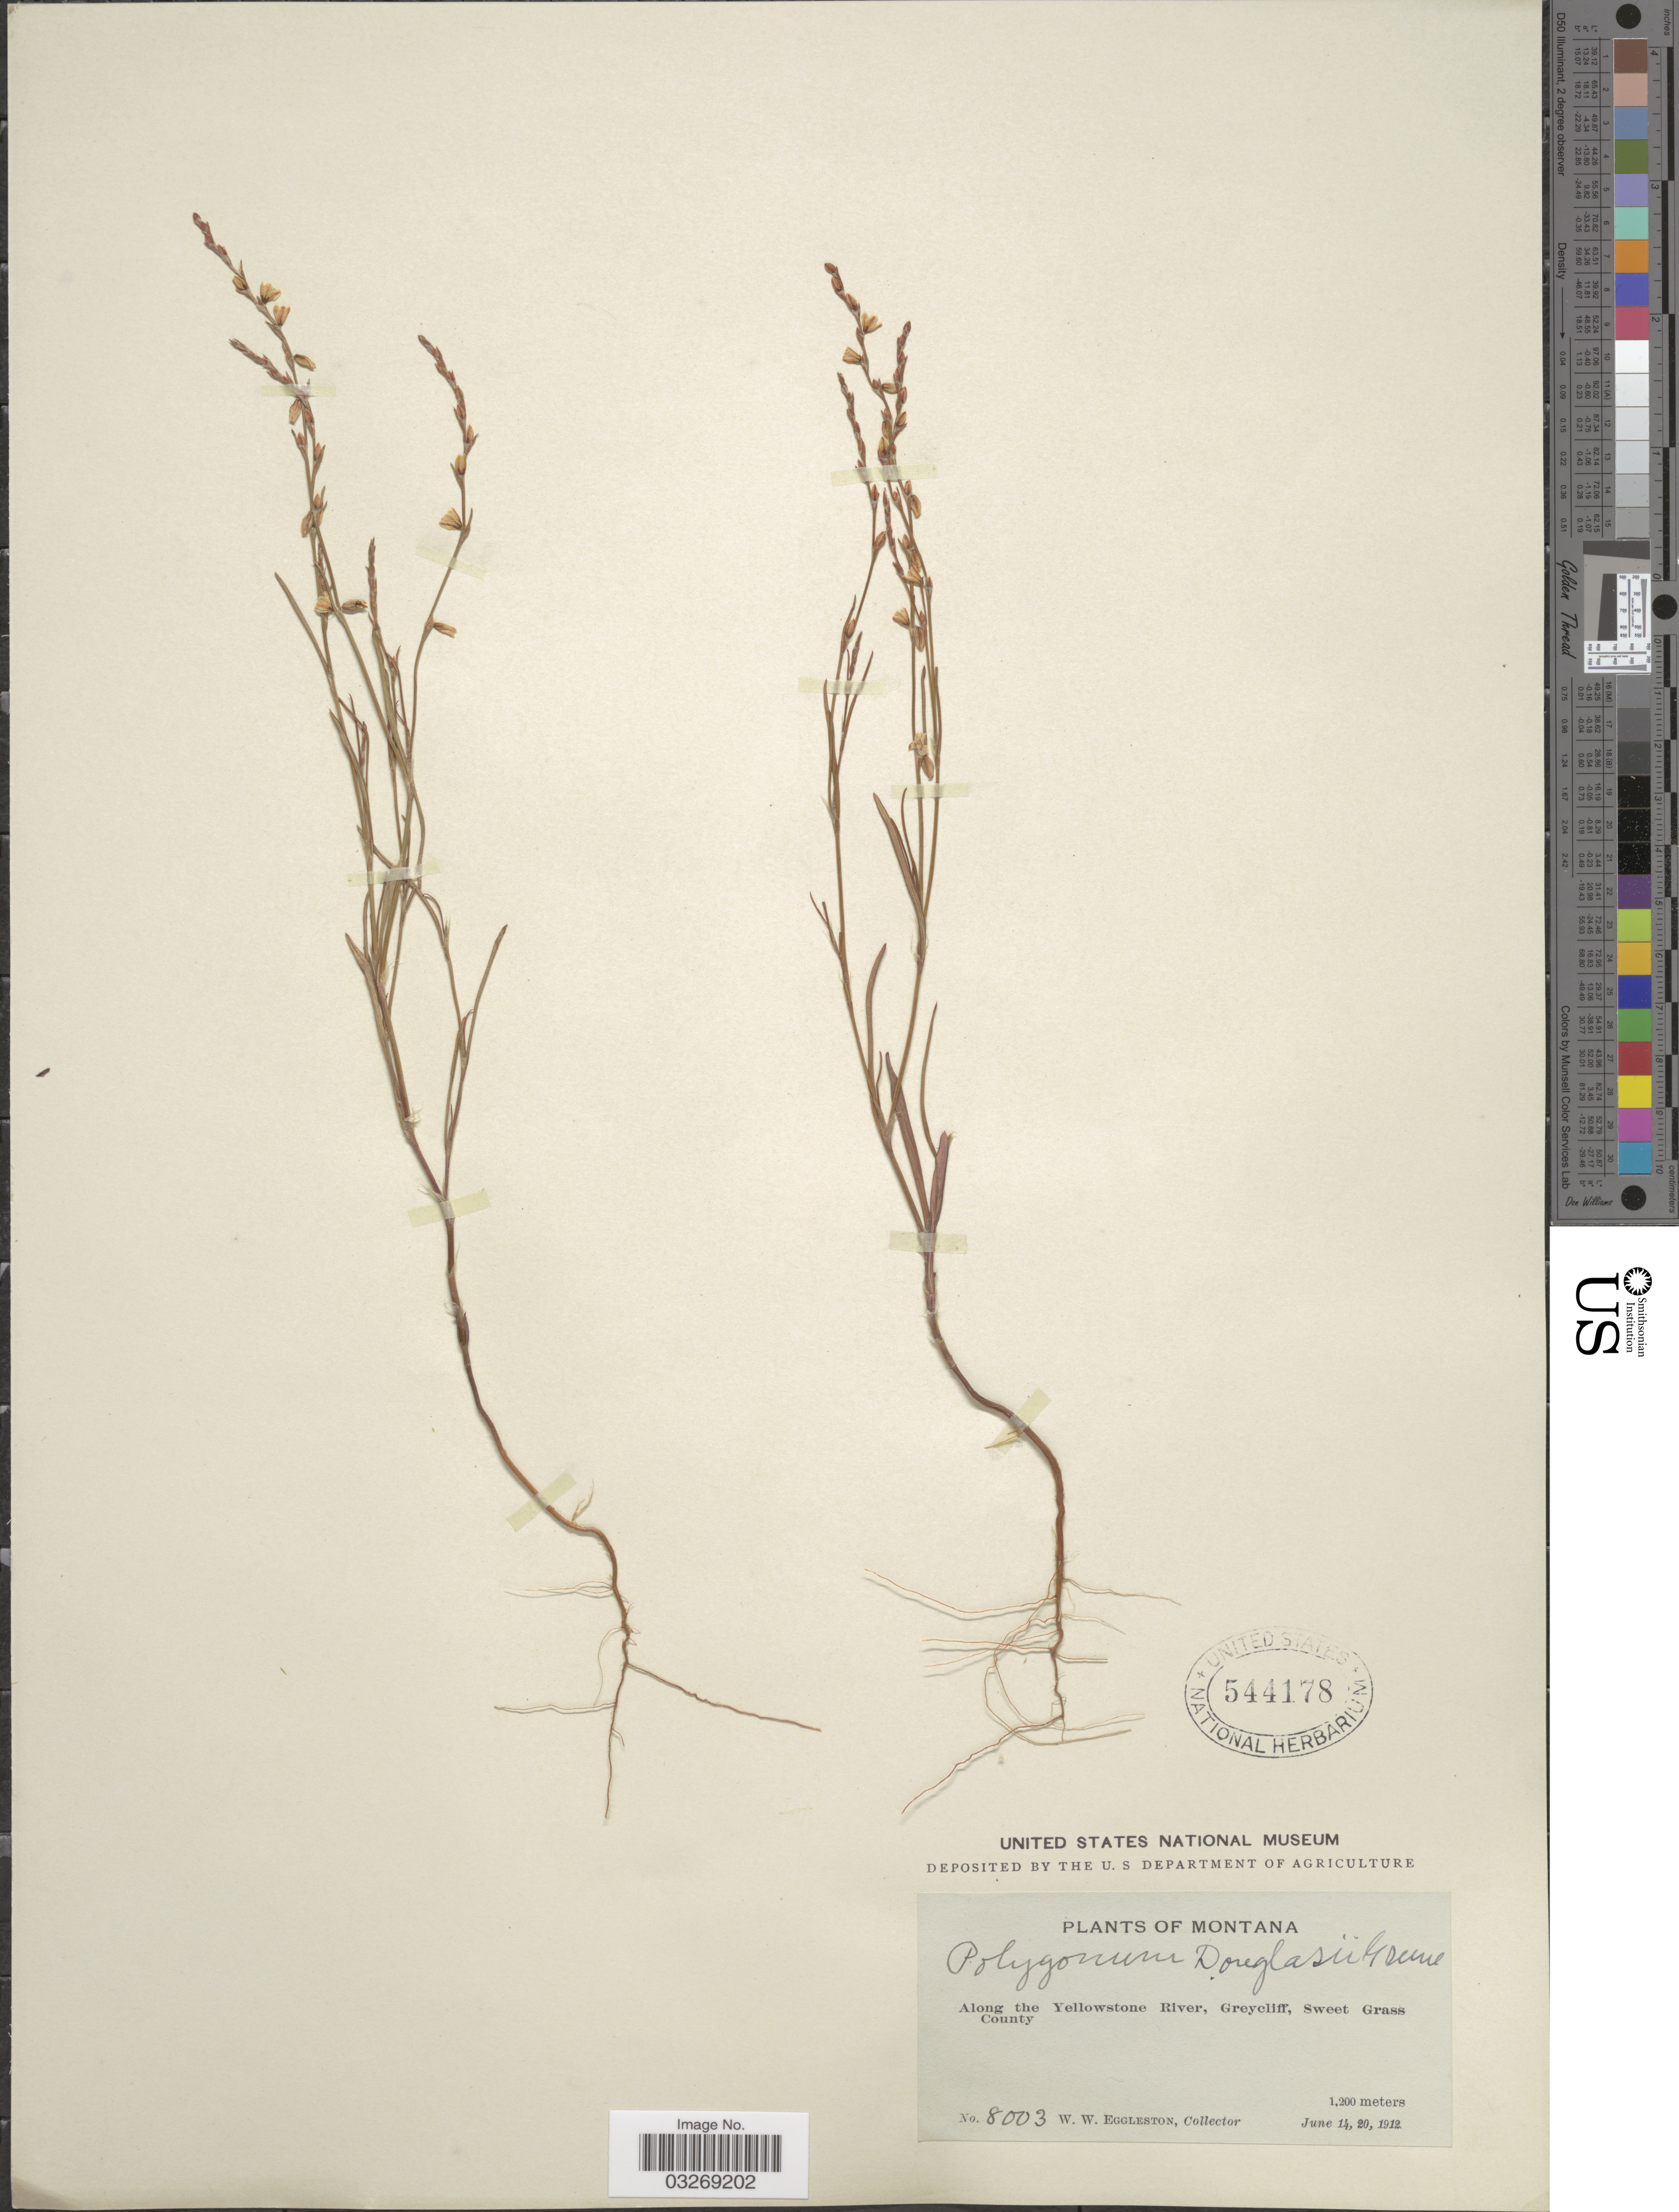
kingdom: Plantae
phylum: Tracheophyta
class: Magnoliopsida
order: Caryophyllales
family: Polygonaceae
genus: Polygonum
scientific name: Polygonum douglasii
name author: Greene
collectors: W. W. Eggleston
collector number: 8003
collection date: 1912-06-14/1912-06-20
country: United States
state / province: Montana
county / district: Sweet Grass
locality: Along the Yellowstone River, Greycliff.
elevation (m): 1200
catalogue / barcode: US 544178